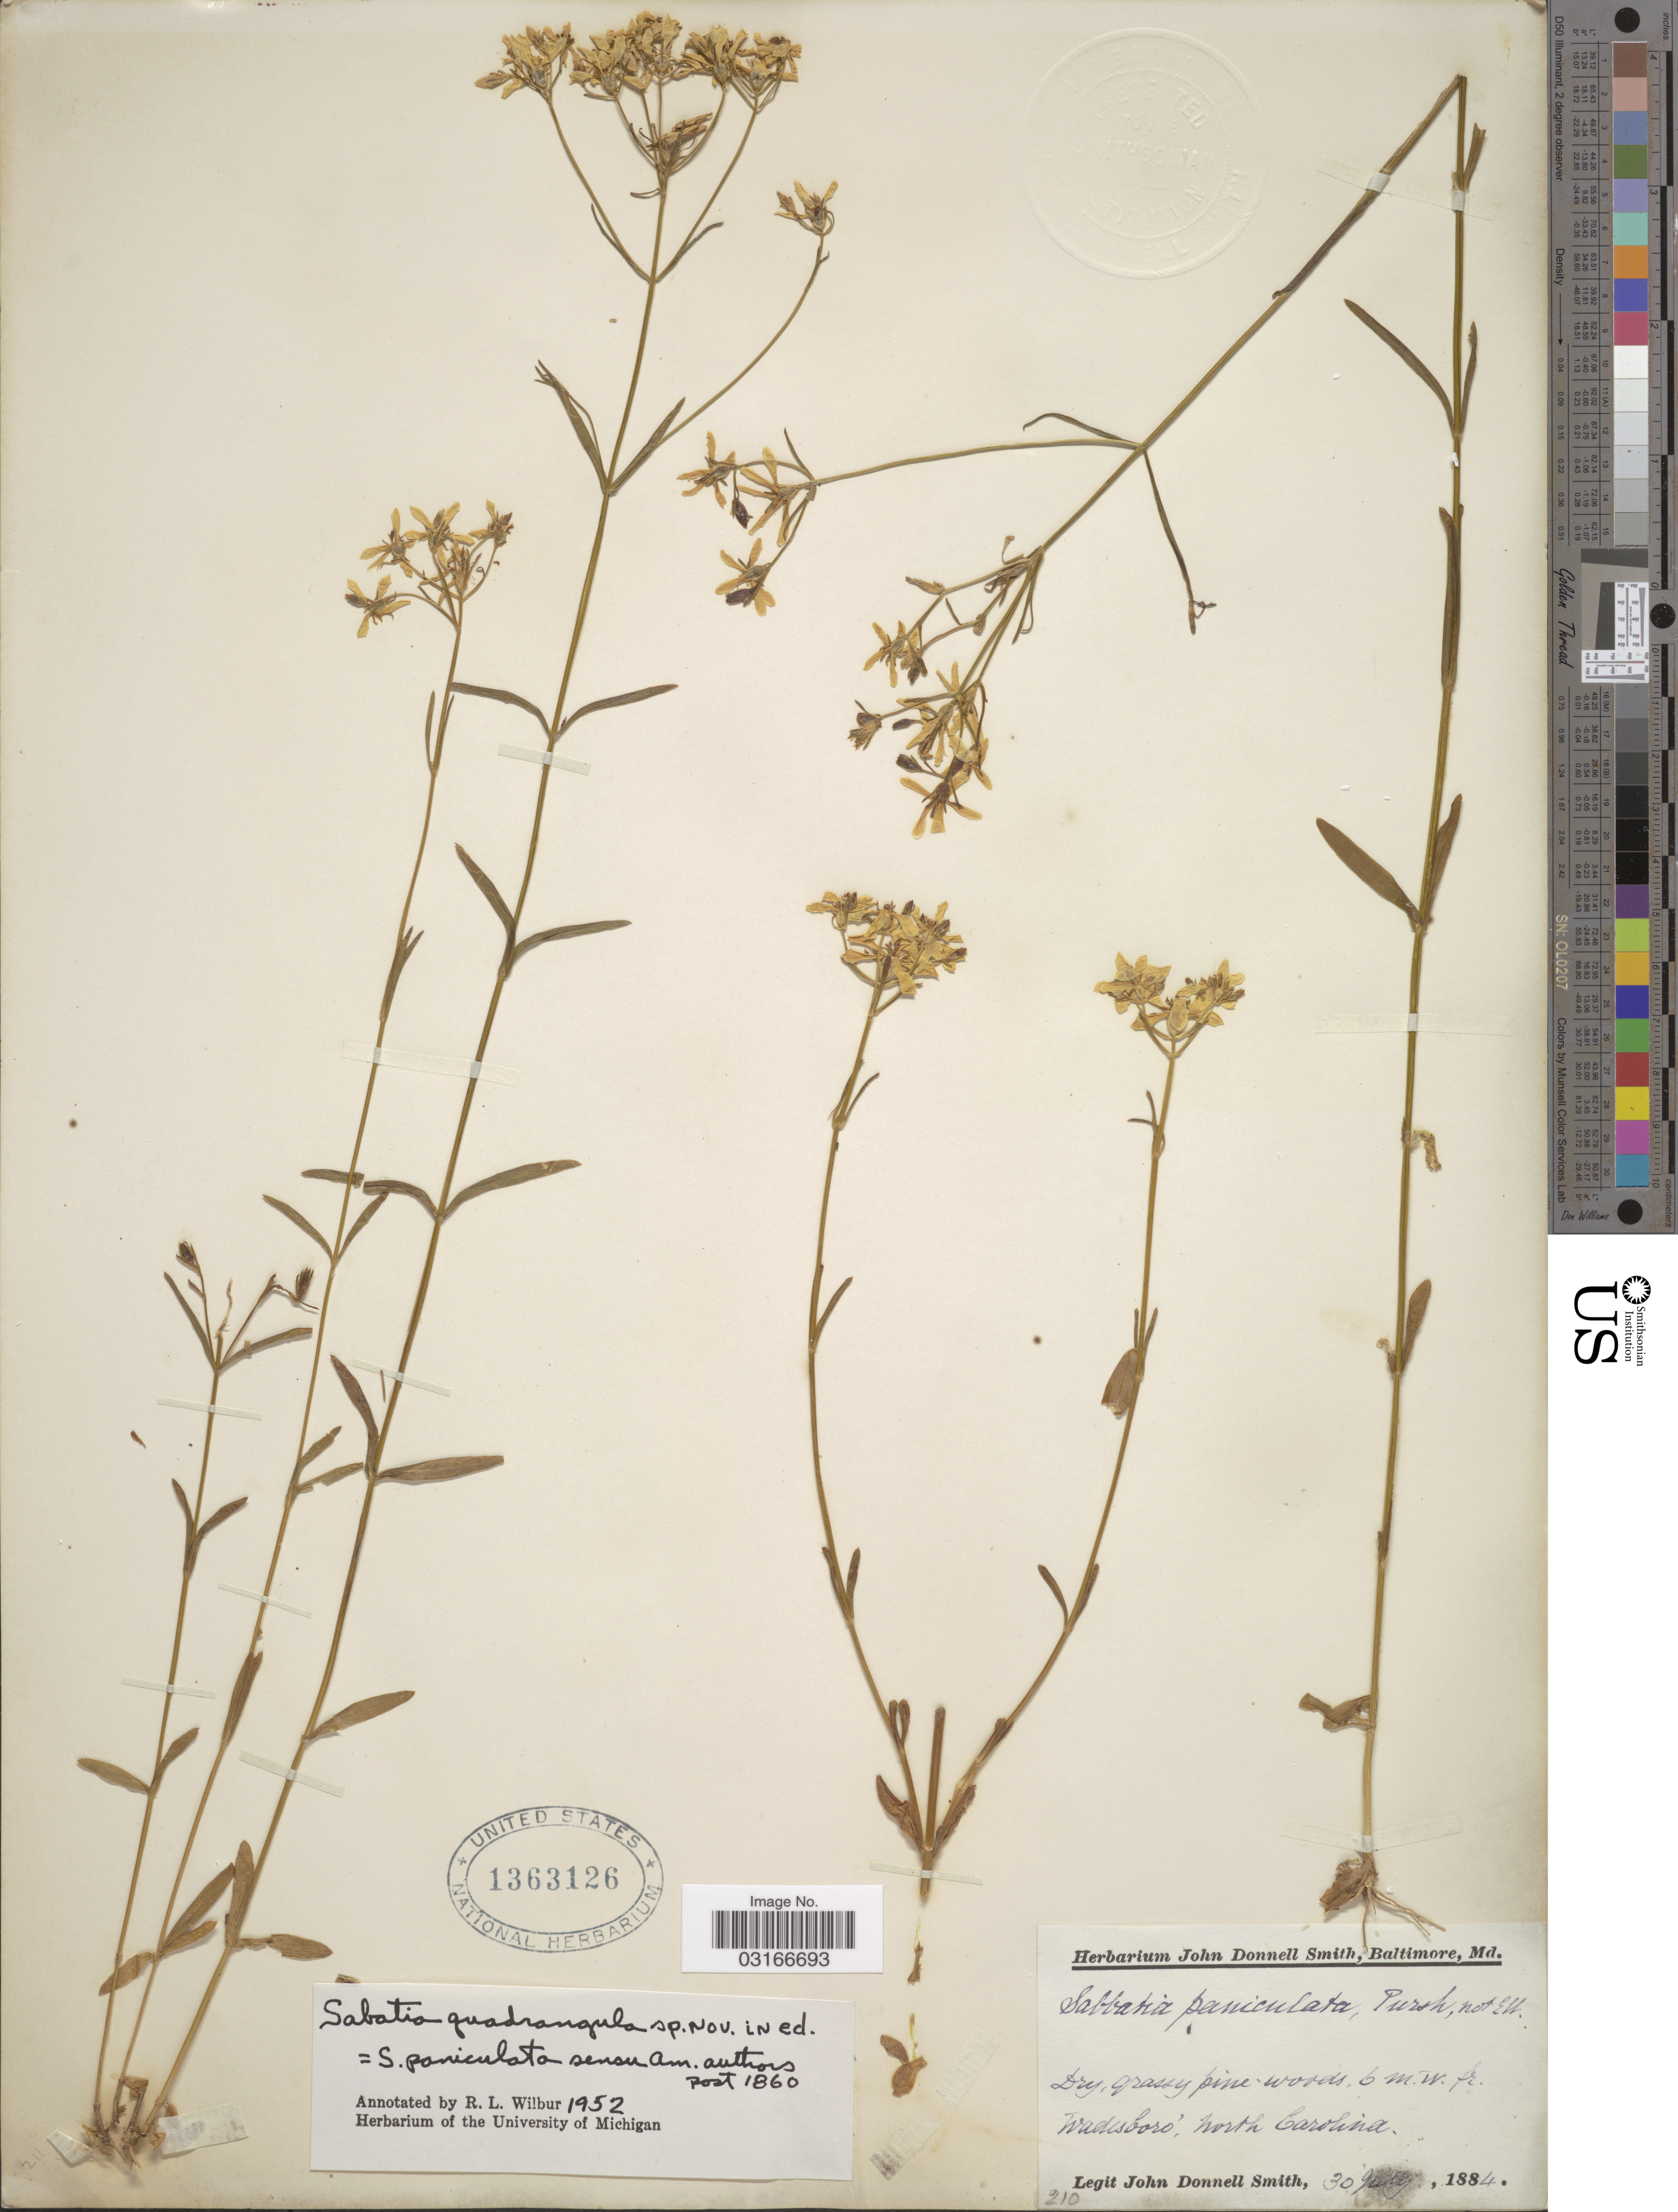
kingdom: Plantae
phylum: Tracheophyta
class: Magnoliopsida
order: Gentianales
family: Gentianaceae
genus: Sabatia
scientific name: Sabatia quadrangula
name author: Wilbur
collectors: J. Donnell Smith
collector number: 210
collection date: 1884-07-30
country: United States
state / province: North Carolina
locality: Wadesboro.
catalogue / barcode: US 1363126